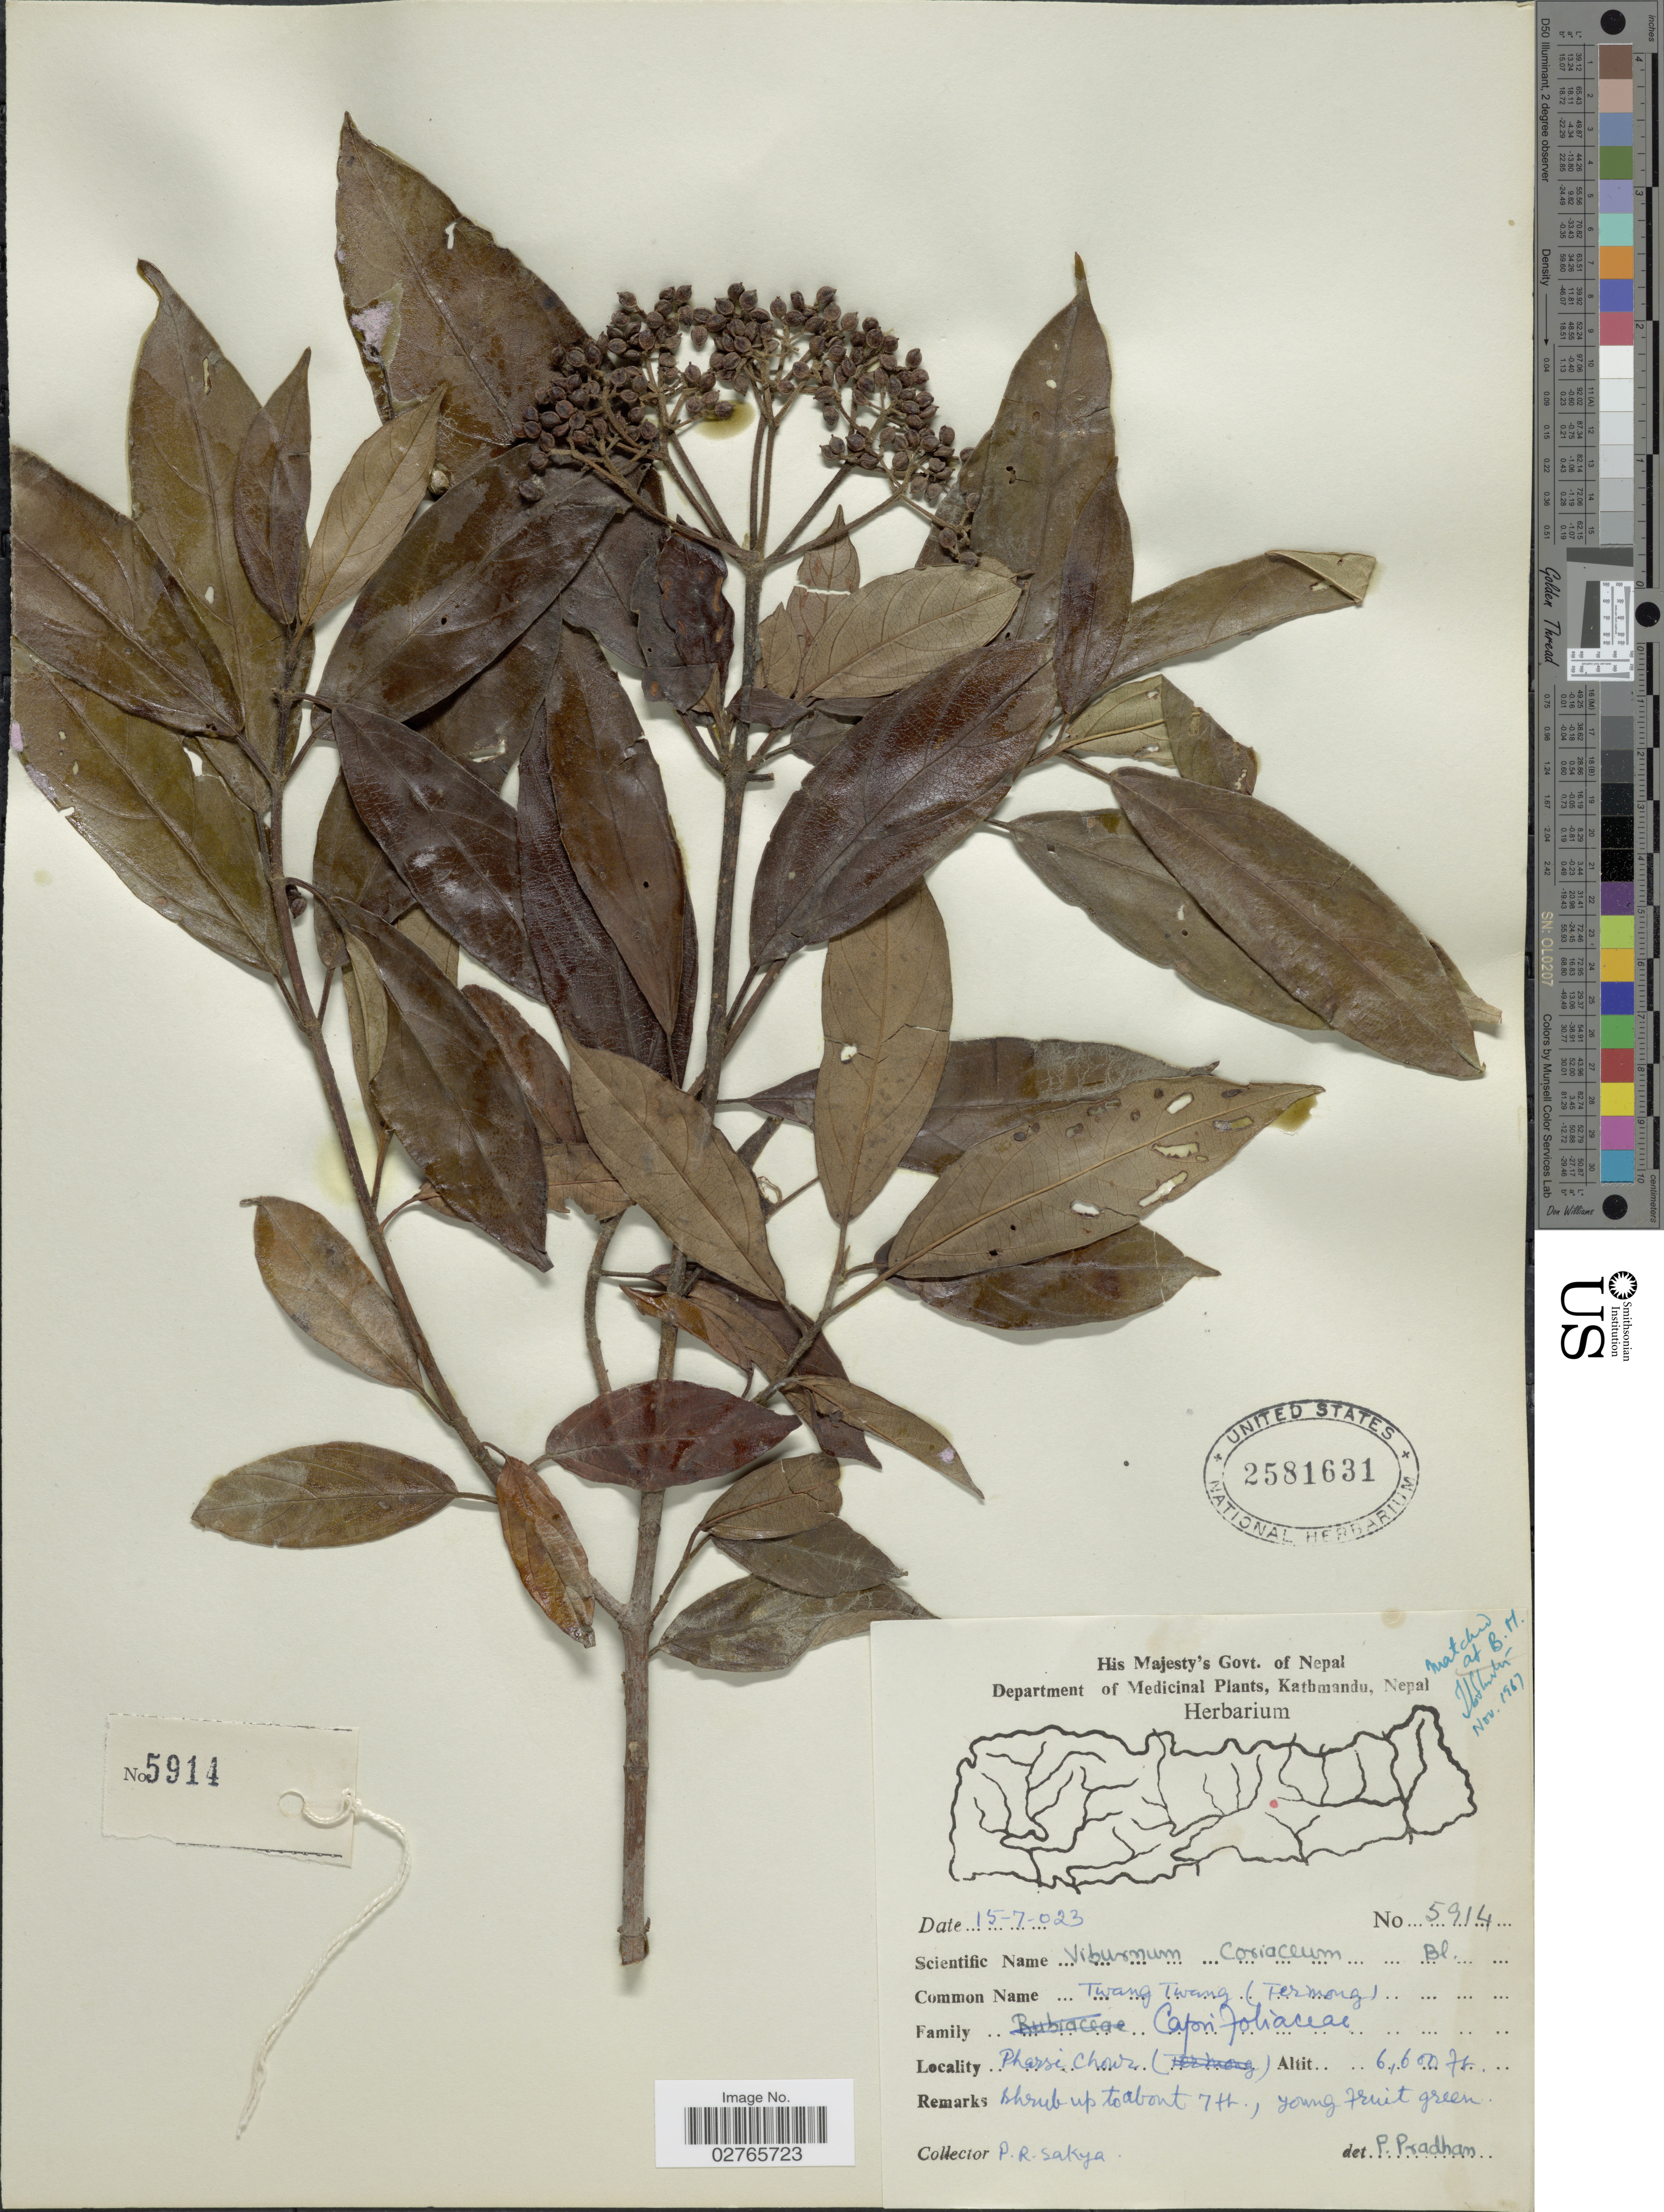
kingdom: Plantae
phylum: Tracheophyta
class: Magnoliopsida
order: Dipsacales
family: Viburnaceae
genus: Viburnum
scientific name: Viburnum cylindricum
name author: Buch.-Ham.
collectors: P. Sakya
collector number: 5914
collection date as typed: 15-7-023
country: Nepal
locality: Pharsi Chour [interpreted]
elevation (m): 2012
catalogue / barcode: US 2581631